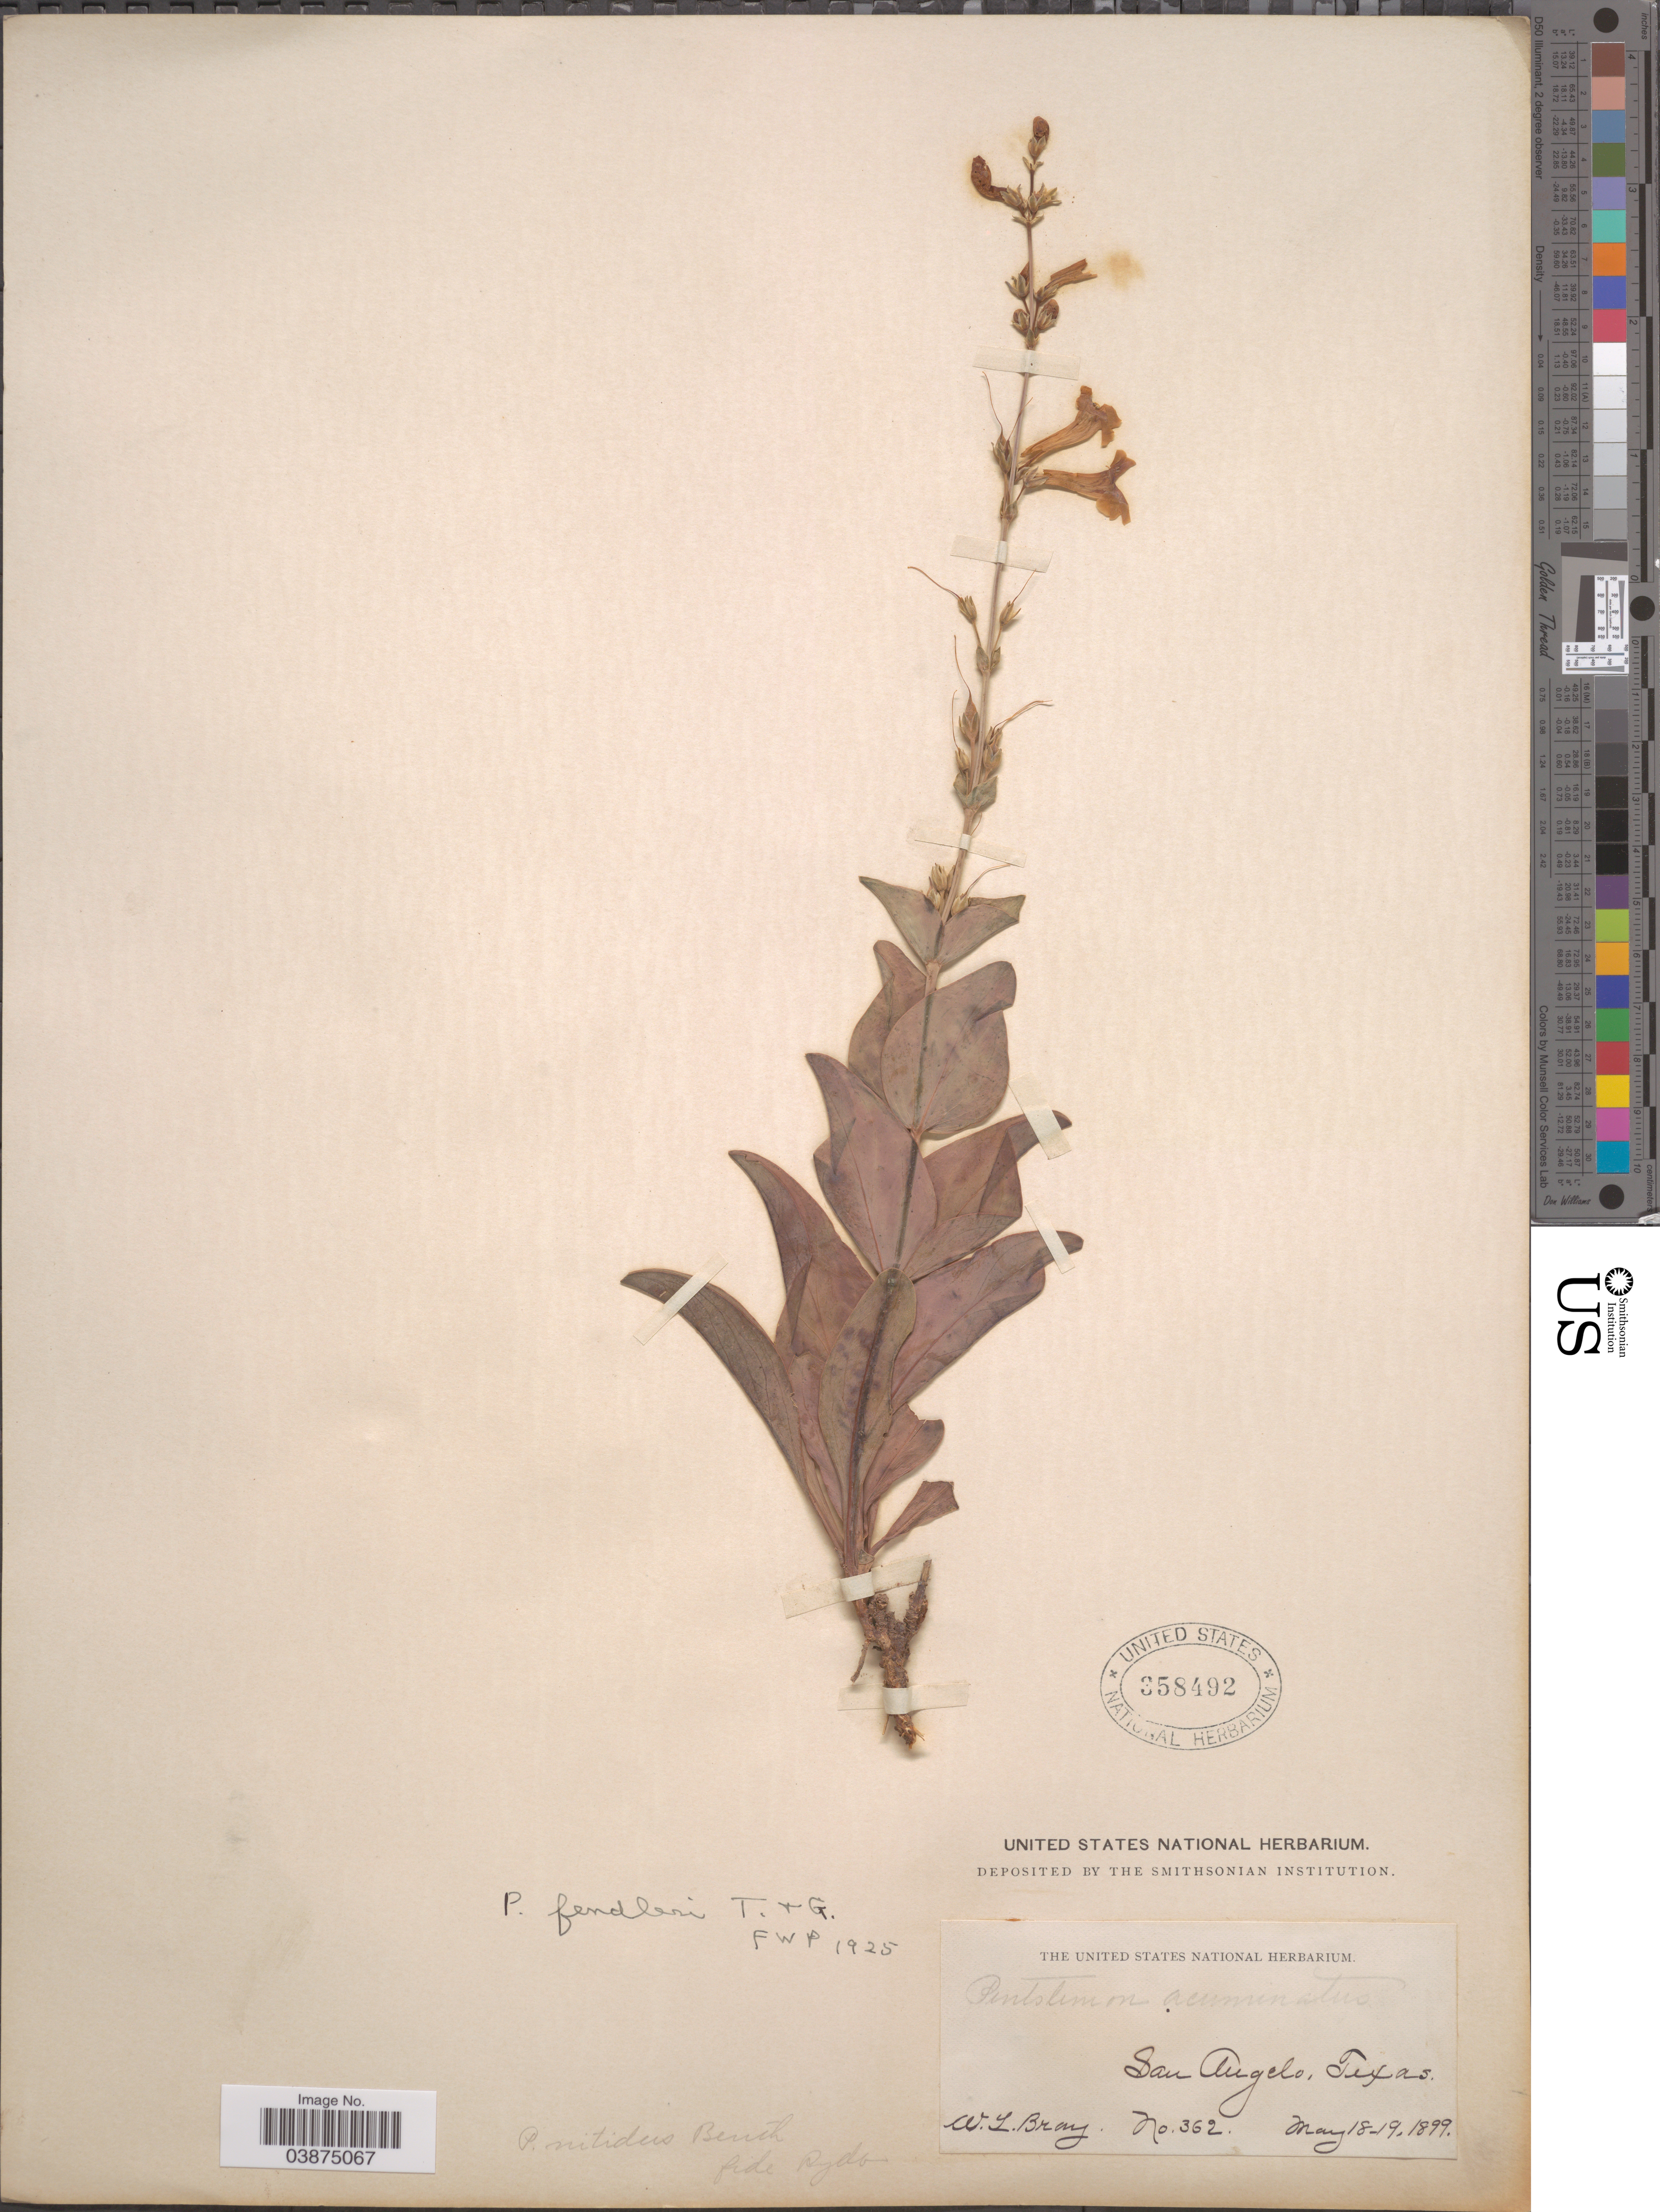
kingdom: Plantae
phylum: Tracheophyta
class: Magnoliopsida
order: Lamiales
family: Plantaginaceae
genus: Penstemon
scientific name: Penstemon fendleri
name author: Torr. & A. Gray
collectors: W. L. Bray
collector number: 362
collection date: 1899-05-18/1899-05-19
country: United States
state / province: Texas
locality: San Angelo.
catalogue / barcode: US 358492